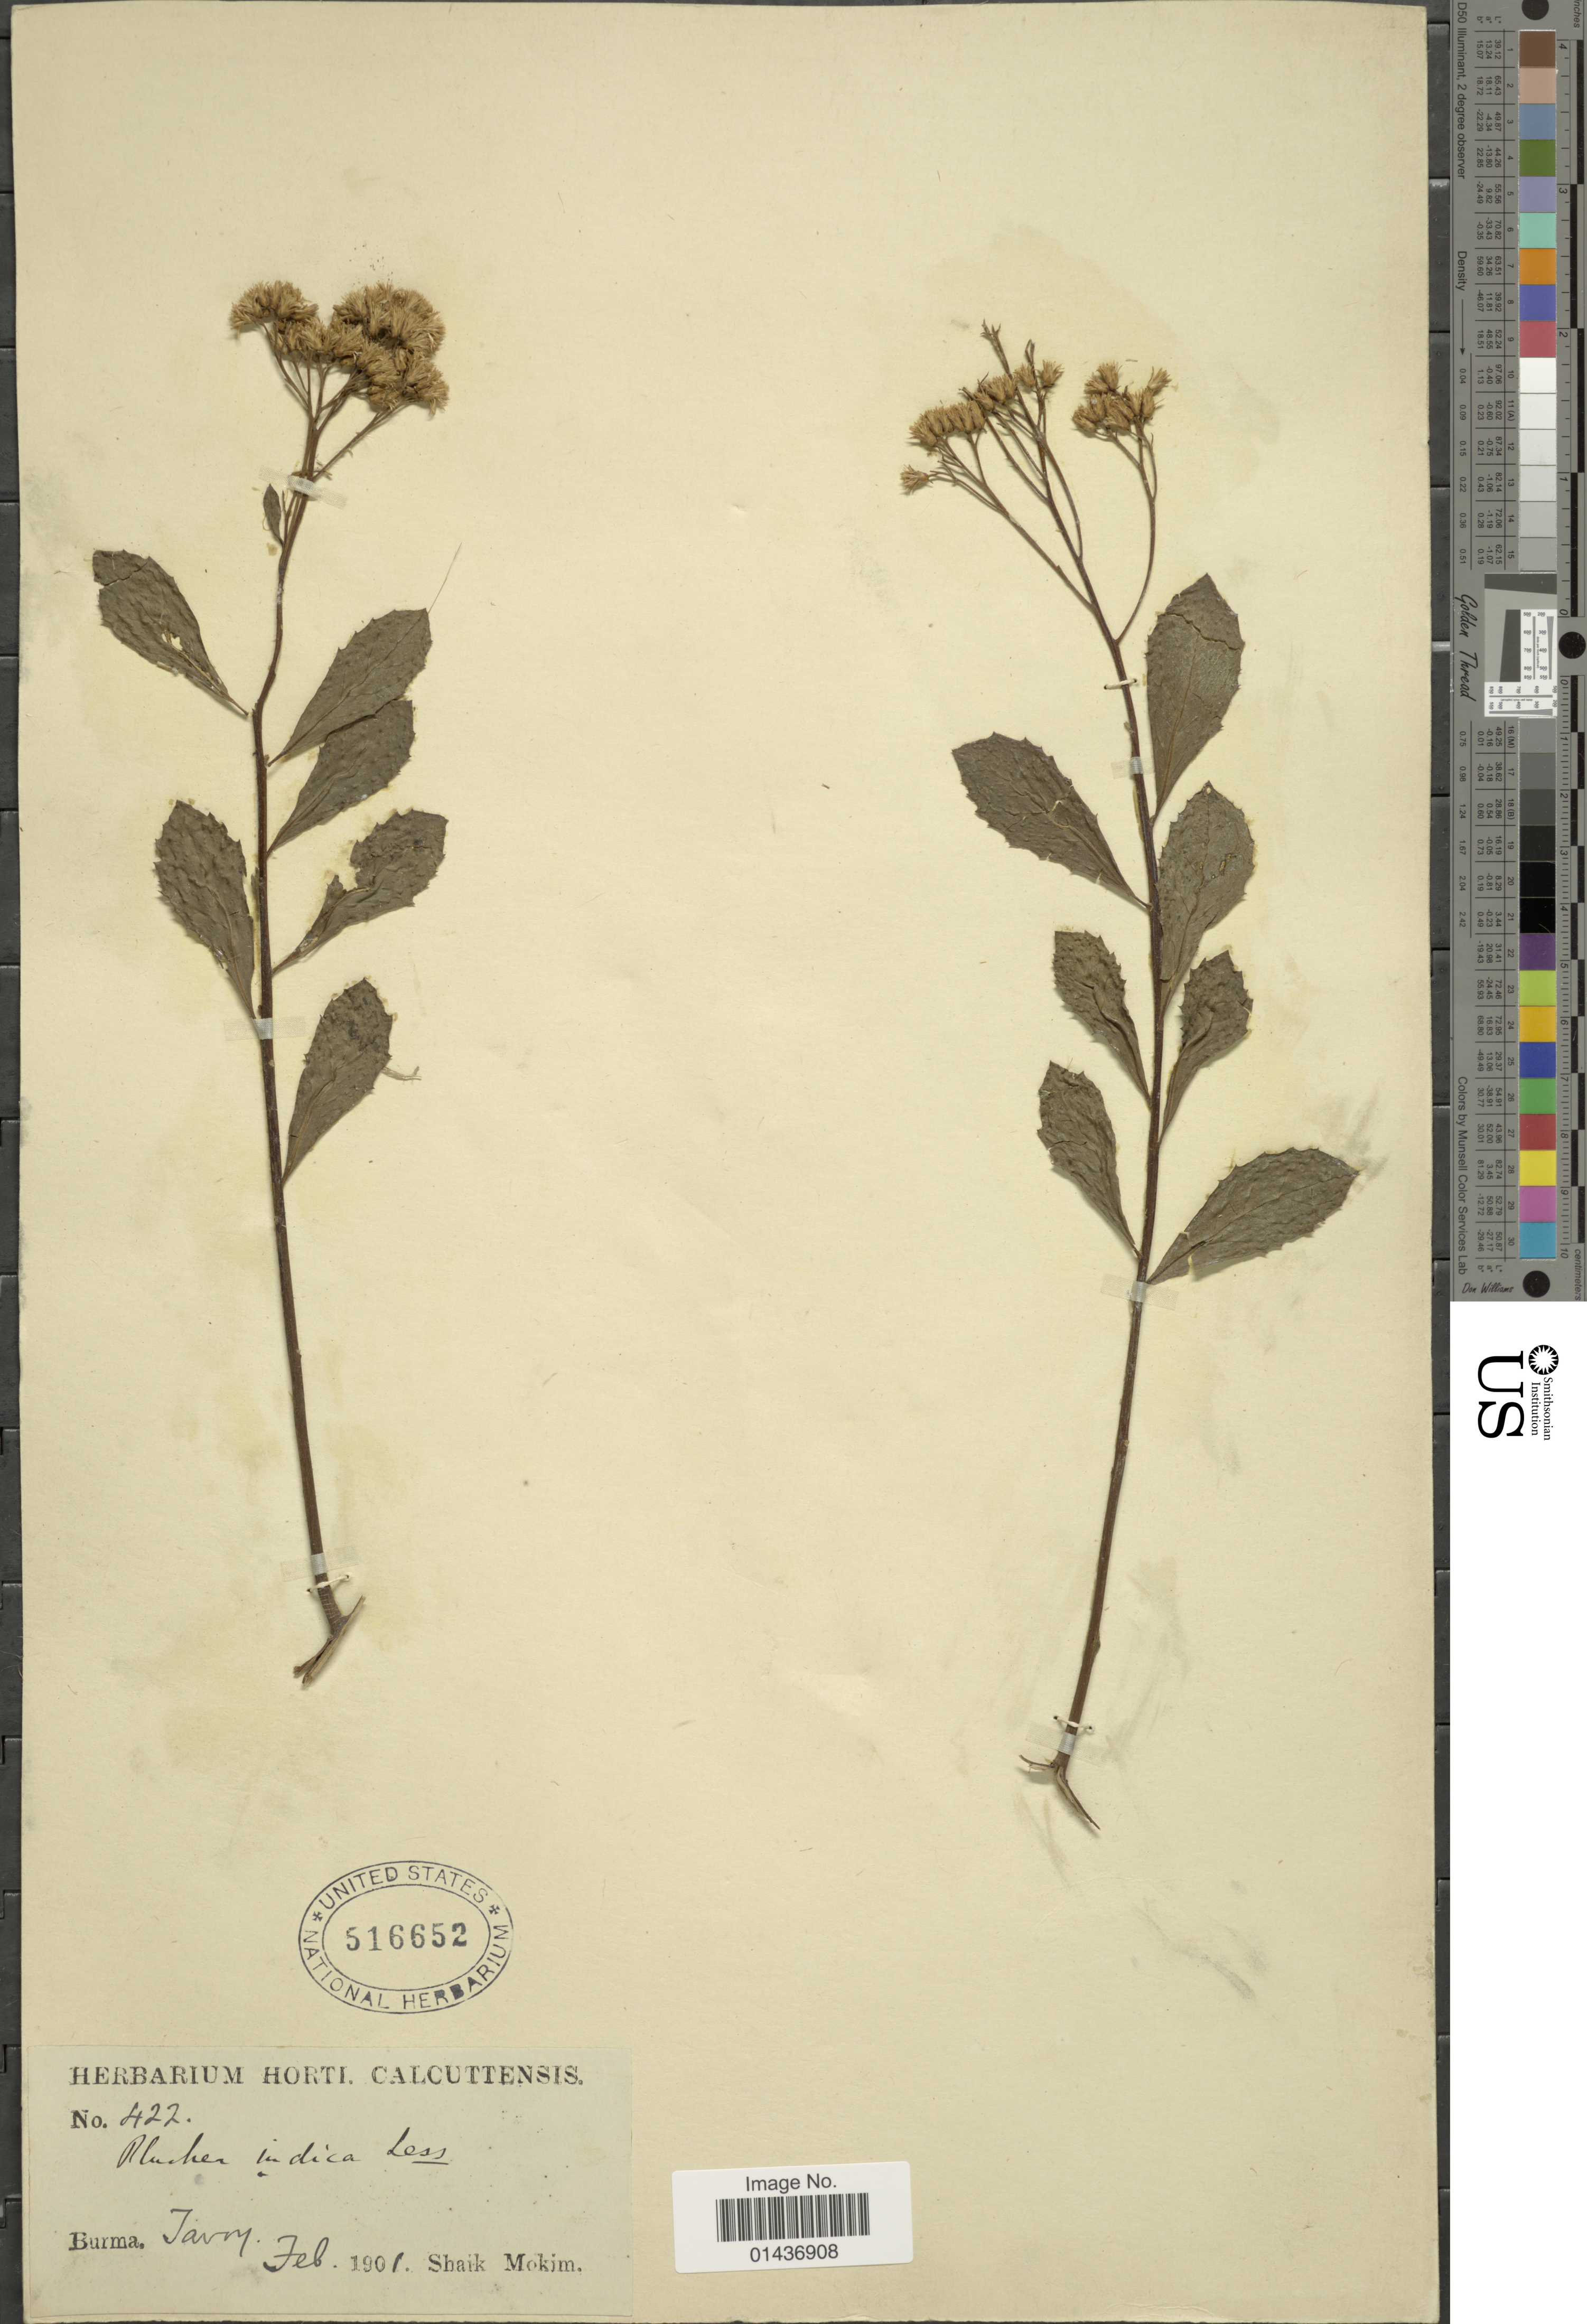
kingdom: Plantae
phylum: Tracheophyta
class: Magnoliopsida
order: Asterales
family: Asteraceae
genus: Pluchea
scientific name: Pluchea indica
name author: (L.) Less.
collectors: S. Mokim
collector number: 422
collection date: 1901-02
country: Myanmar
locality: Burma. Tavoy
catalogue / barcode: US 516652